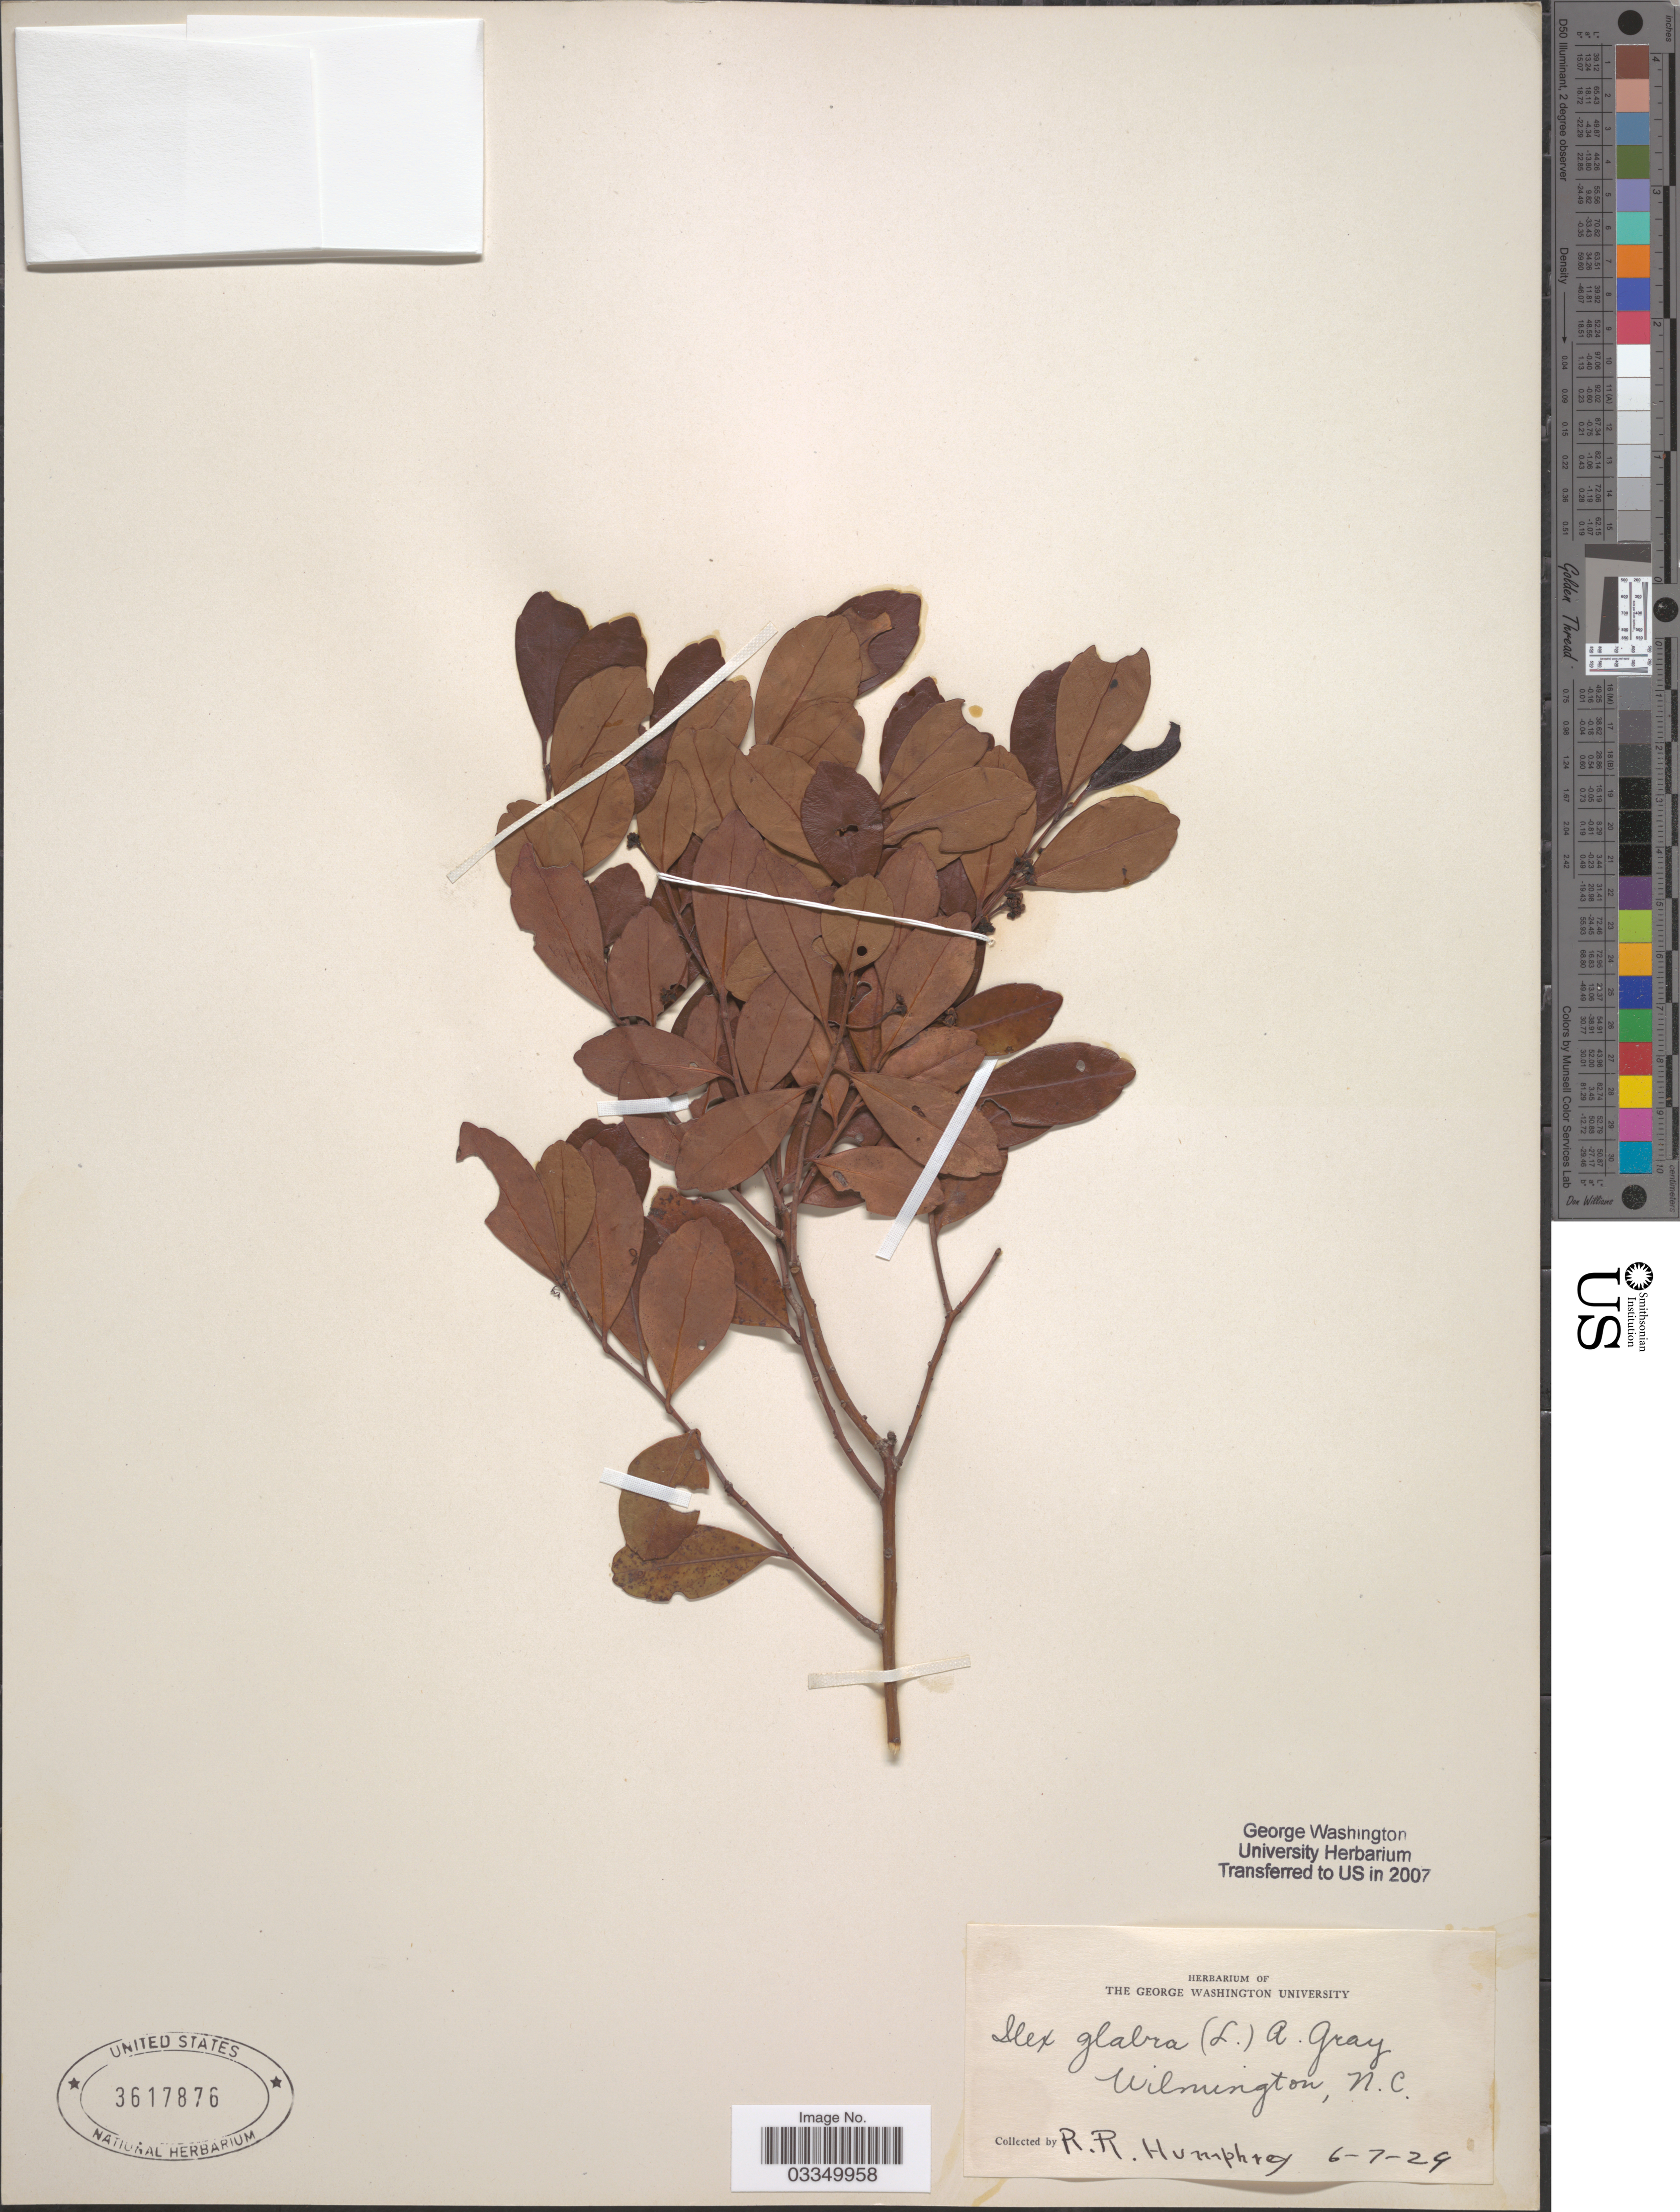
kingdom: Plantae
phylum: Tracheophyta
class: Magnoliopsida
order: Aquifoliales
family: Aquifoliaceae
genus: Ilex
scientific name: Ilex glabra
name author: (L.) A. Gray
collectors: R. Humphrey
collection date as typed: Transcribed d/m/y: 7/6/29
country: United States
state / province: North Carolina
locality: Wilmington.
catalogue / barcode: US 3617876